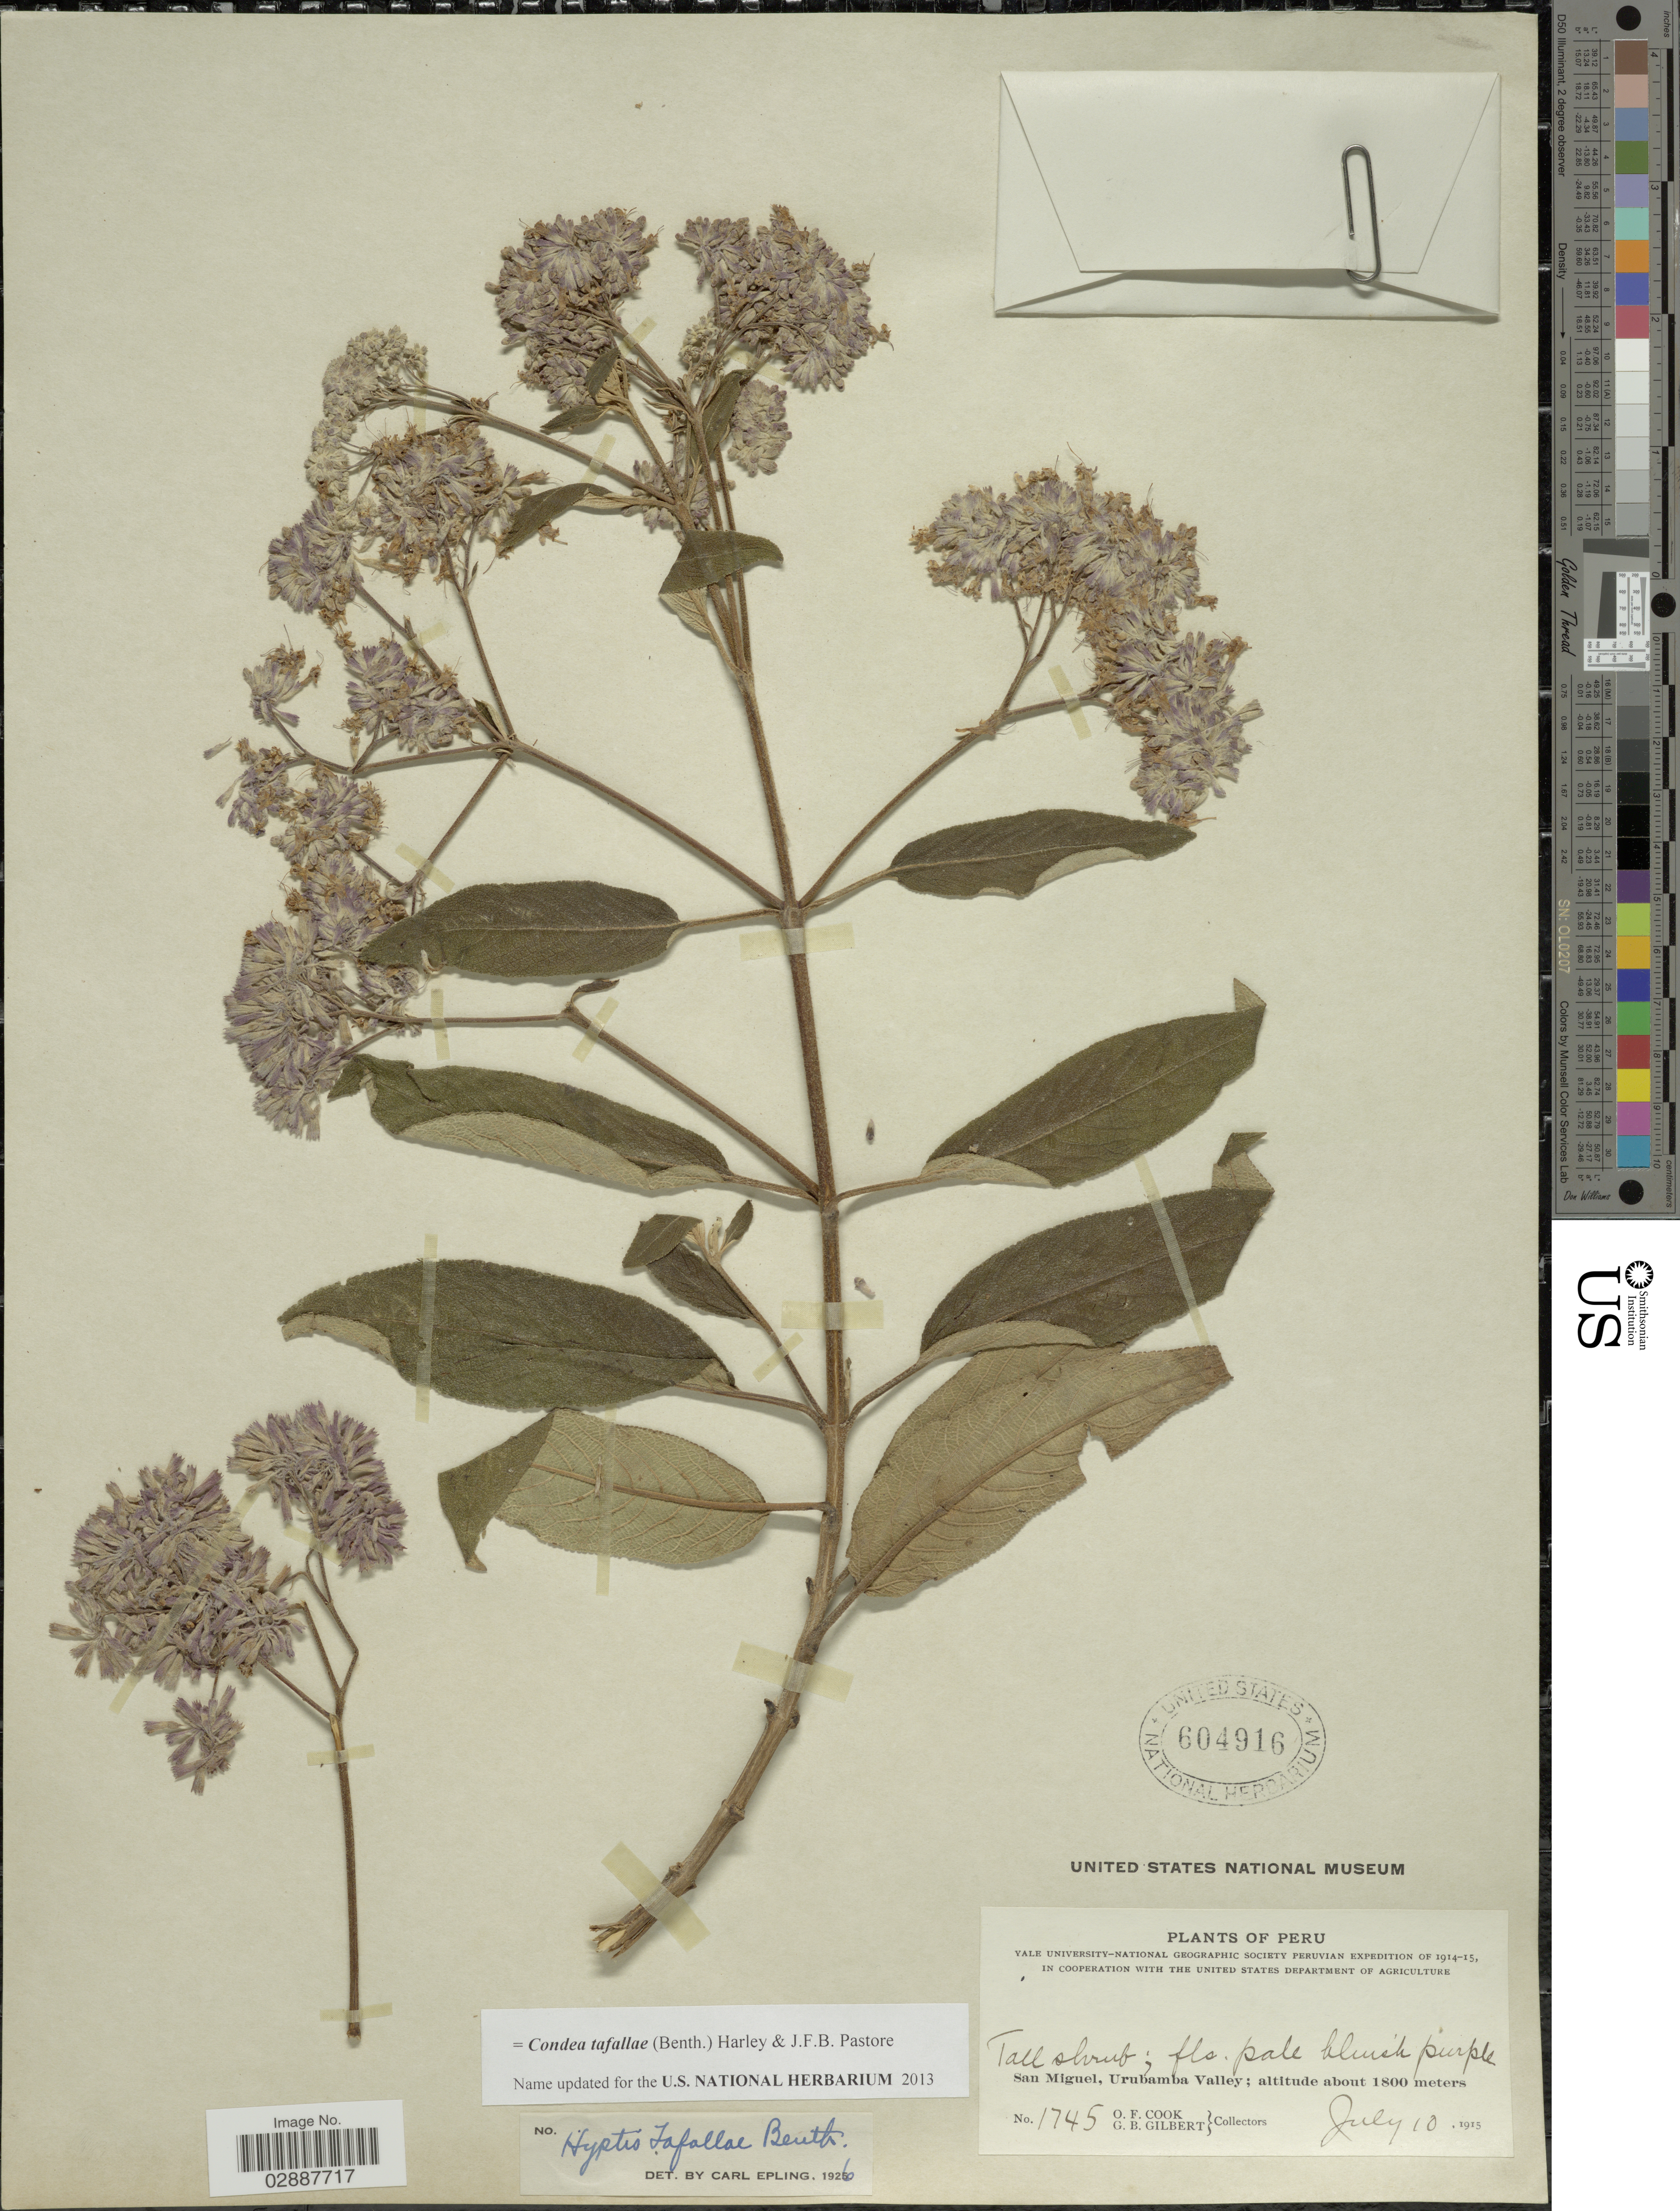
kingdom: Plantae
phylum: Tracheophyta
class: Magnoliopsida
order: Lamiales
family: Lamiaceae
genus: Condea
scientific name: Condea tafallae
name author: (Benth.) Harley & J.F.B. Pastore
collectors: O. F. Cook & G. B. Gilbert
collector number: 1745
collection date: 1915-07-10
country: Peru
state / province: Cusco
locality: San Miguel, Urubamba Valley.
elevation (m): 1800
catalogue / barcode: US 604916